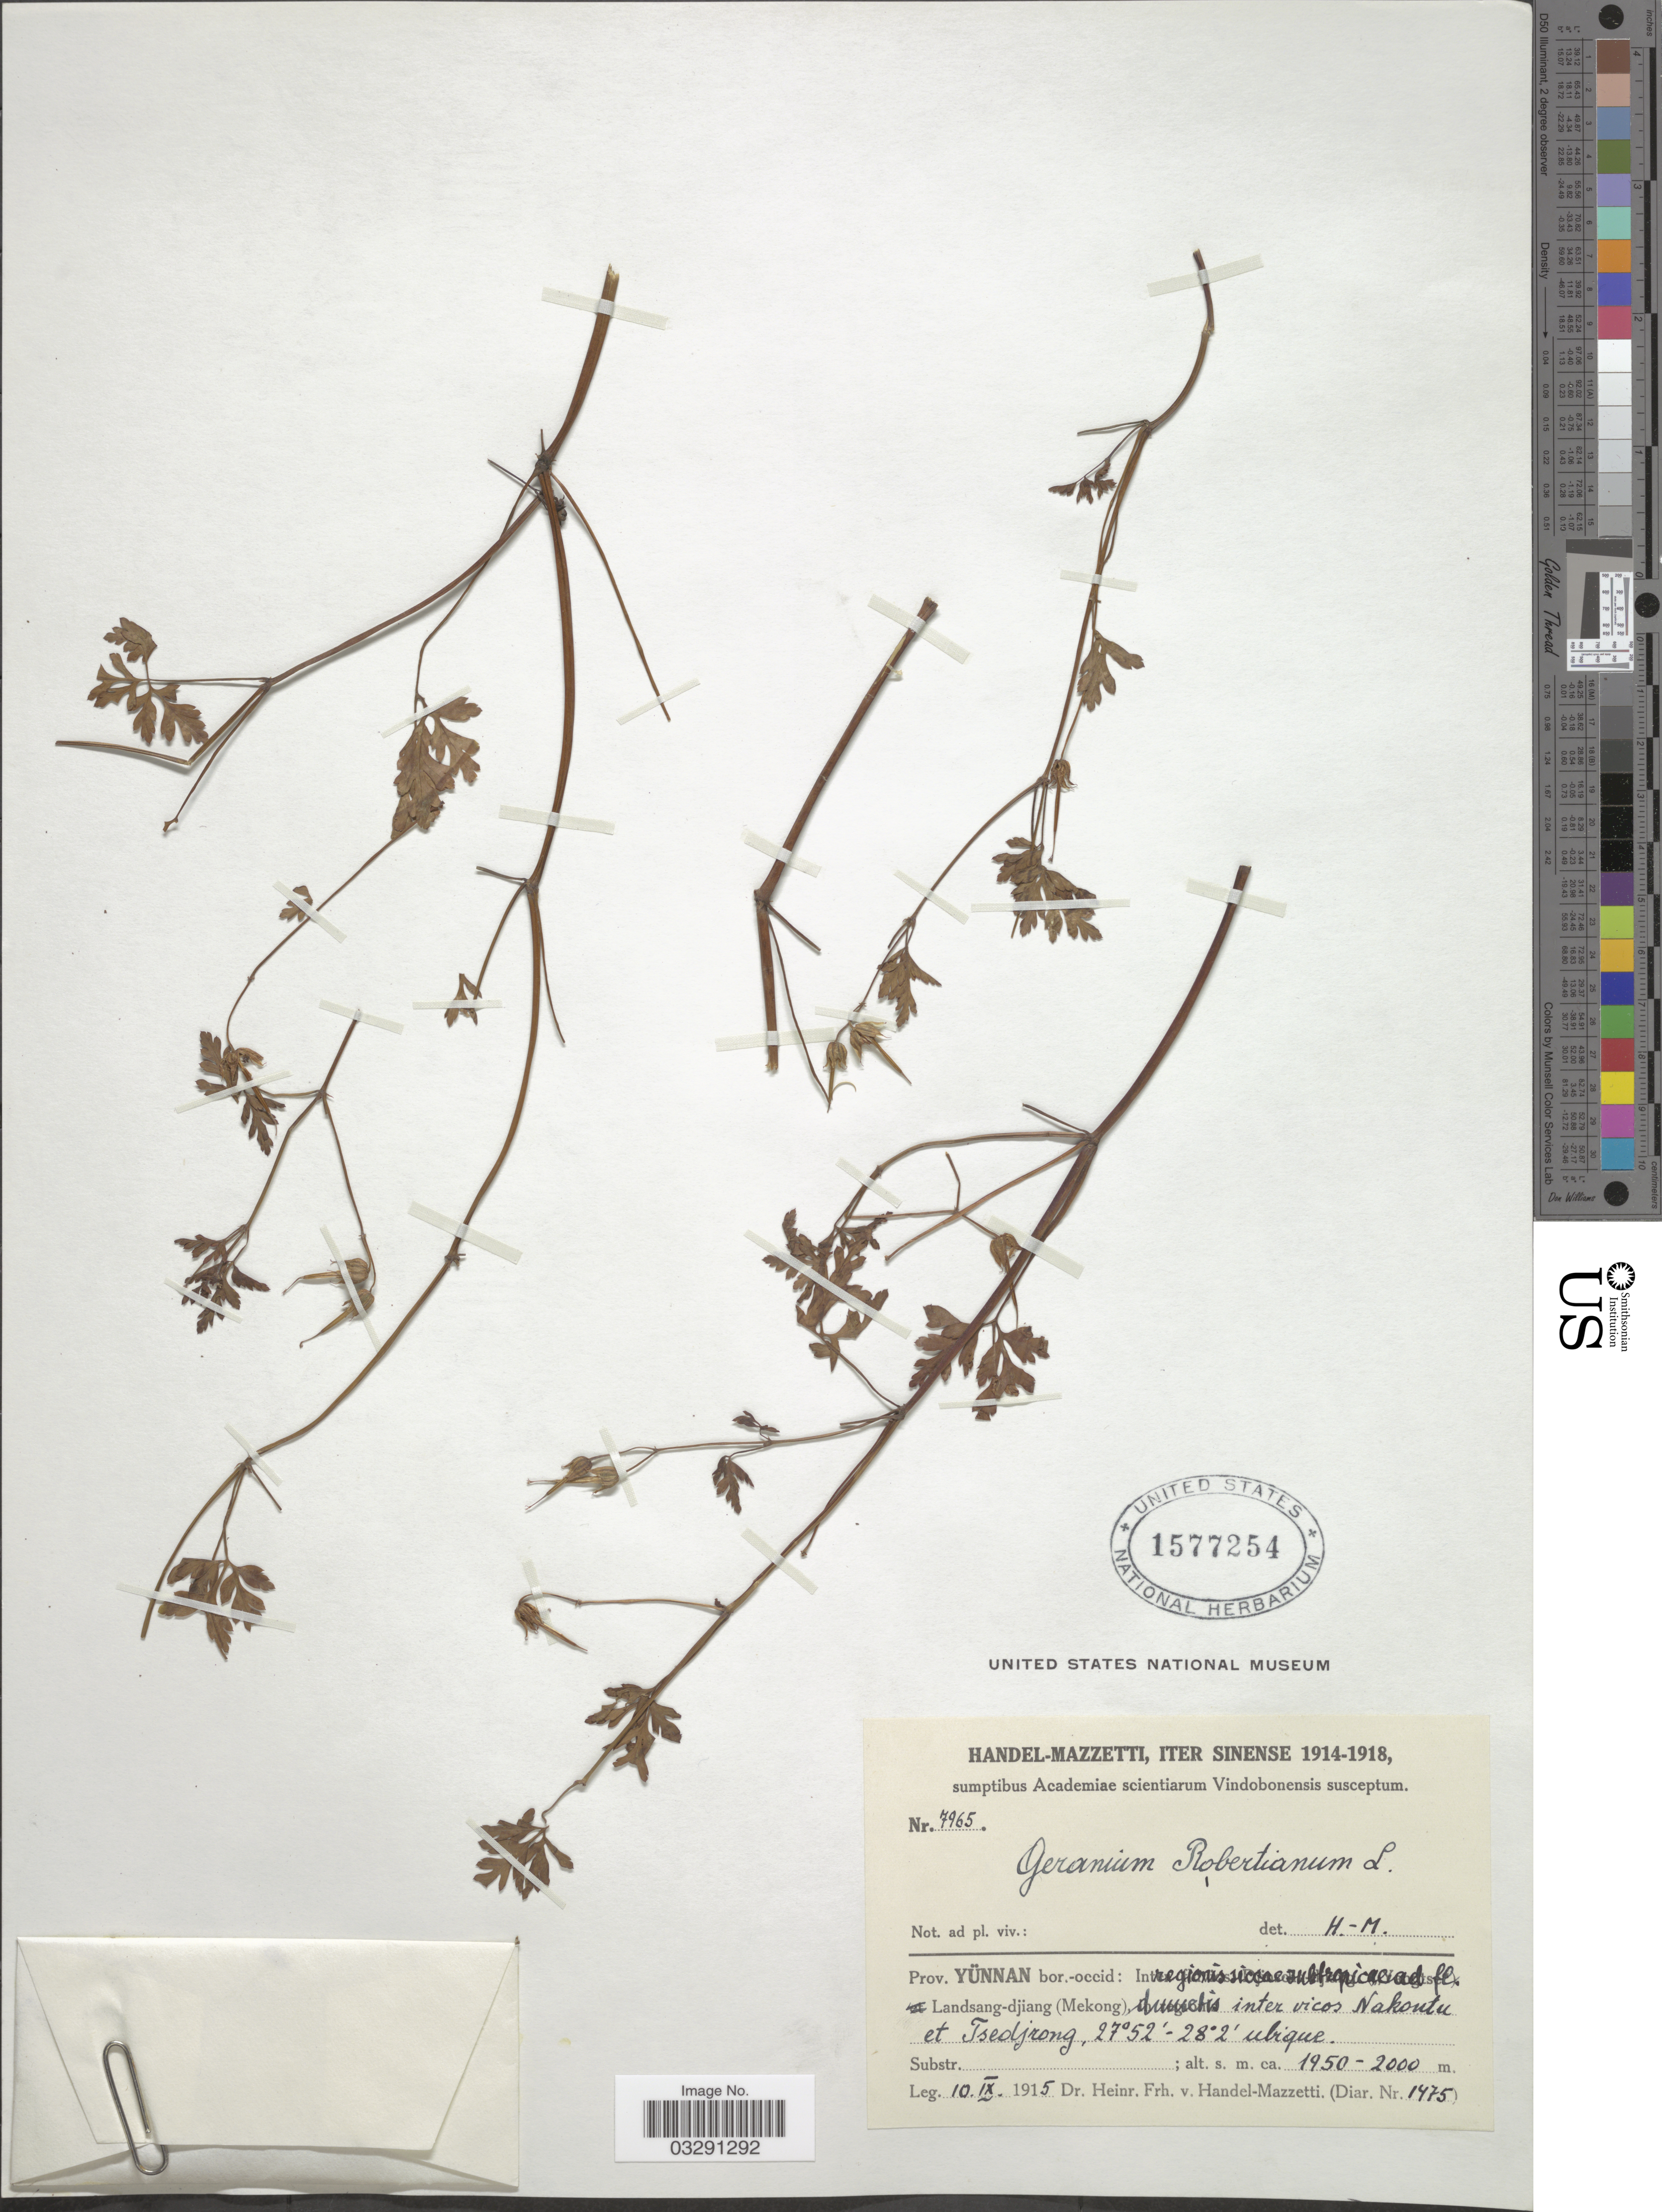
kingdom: Plantae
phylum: Tracheophyta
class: Magnoliopsida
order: Geraniales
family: Geraniaceae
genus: Geranium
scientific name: Geranium robertianum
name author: L.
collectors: H. Handel-Mazzetti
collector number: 7965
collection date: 1915-09-10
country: China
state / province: Yunnan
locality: Prov. Yünnan bor.-occid: In regionis siccae subriqae [interpreted] fl. Landsang-djiang (Mekong), dunetis inter vicos Nakoutu et Tsedjrong.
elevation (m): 1950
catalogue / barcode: US 1577254